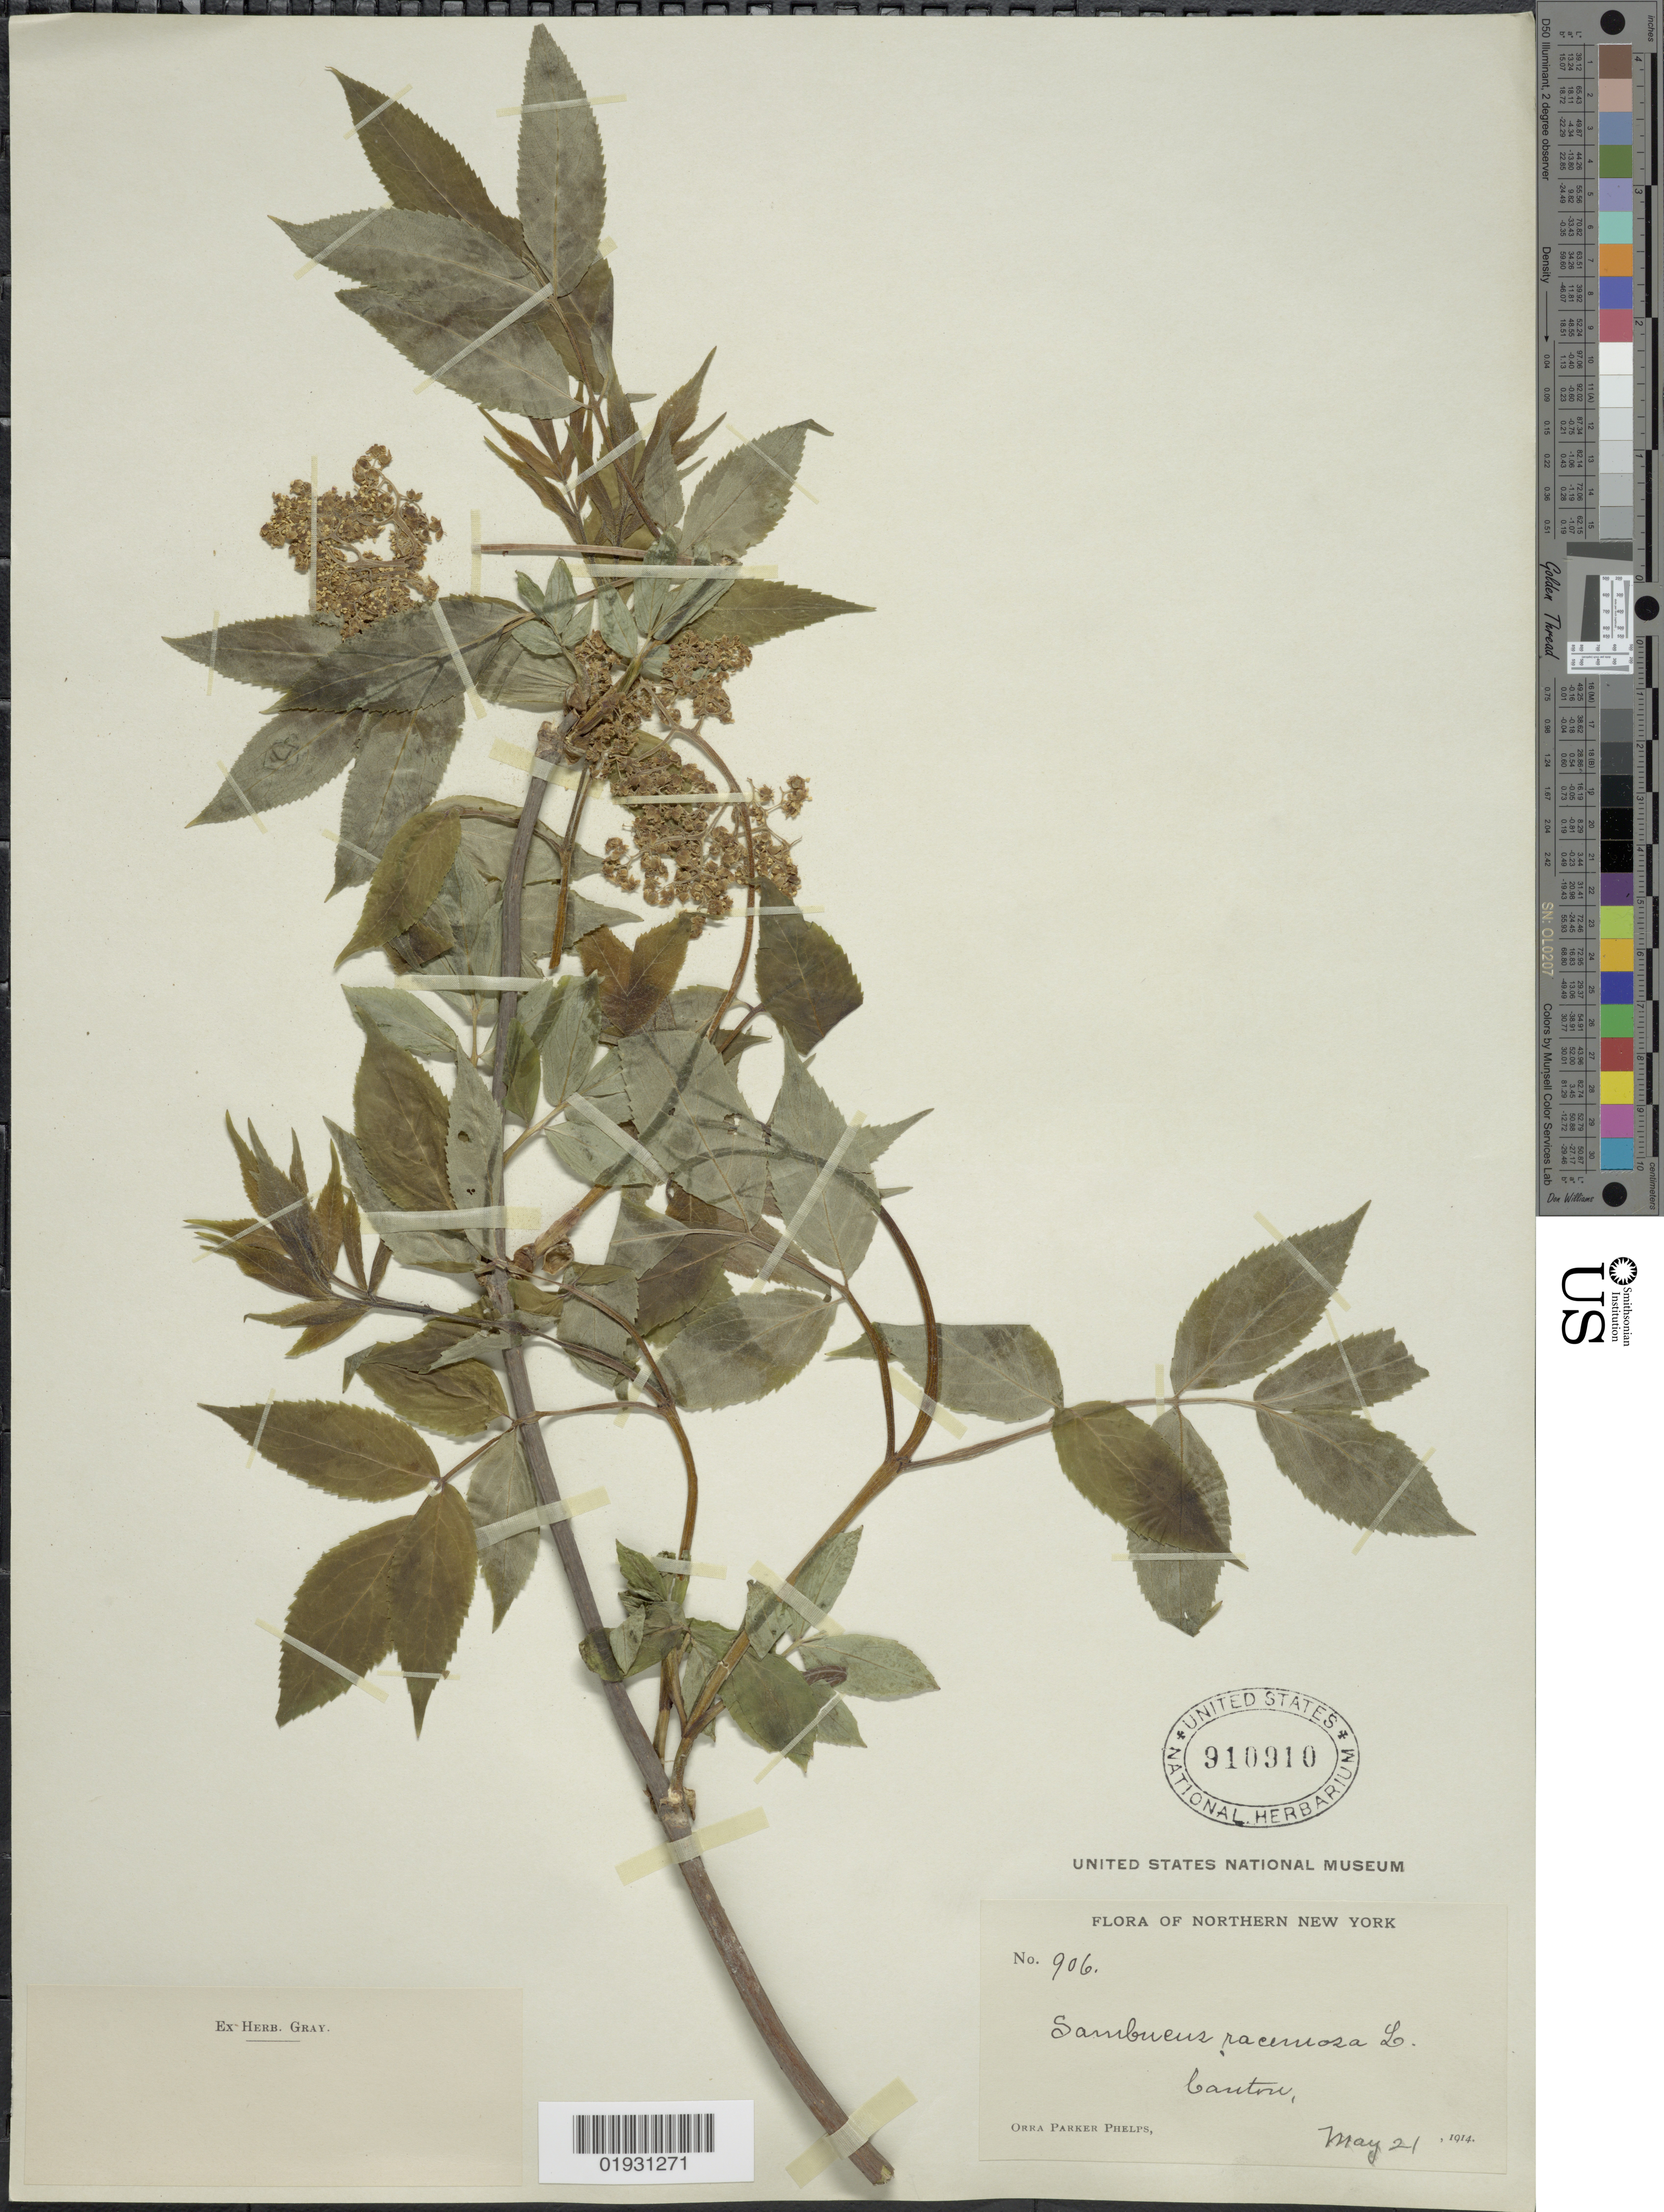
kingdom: Plantae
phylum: Tracheophyta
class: Magnoliopsida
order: Dipsacales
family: Viburnaceae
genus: Sambucus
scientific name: Sambucus racemosa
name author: L.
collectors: O. P. Phelps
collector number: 906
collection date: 1914-05-21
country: United States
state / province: New York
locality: Northern New York, Canton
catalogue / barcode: US 910910